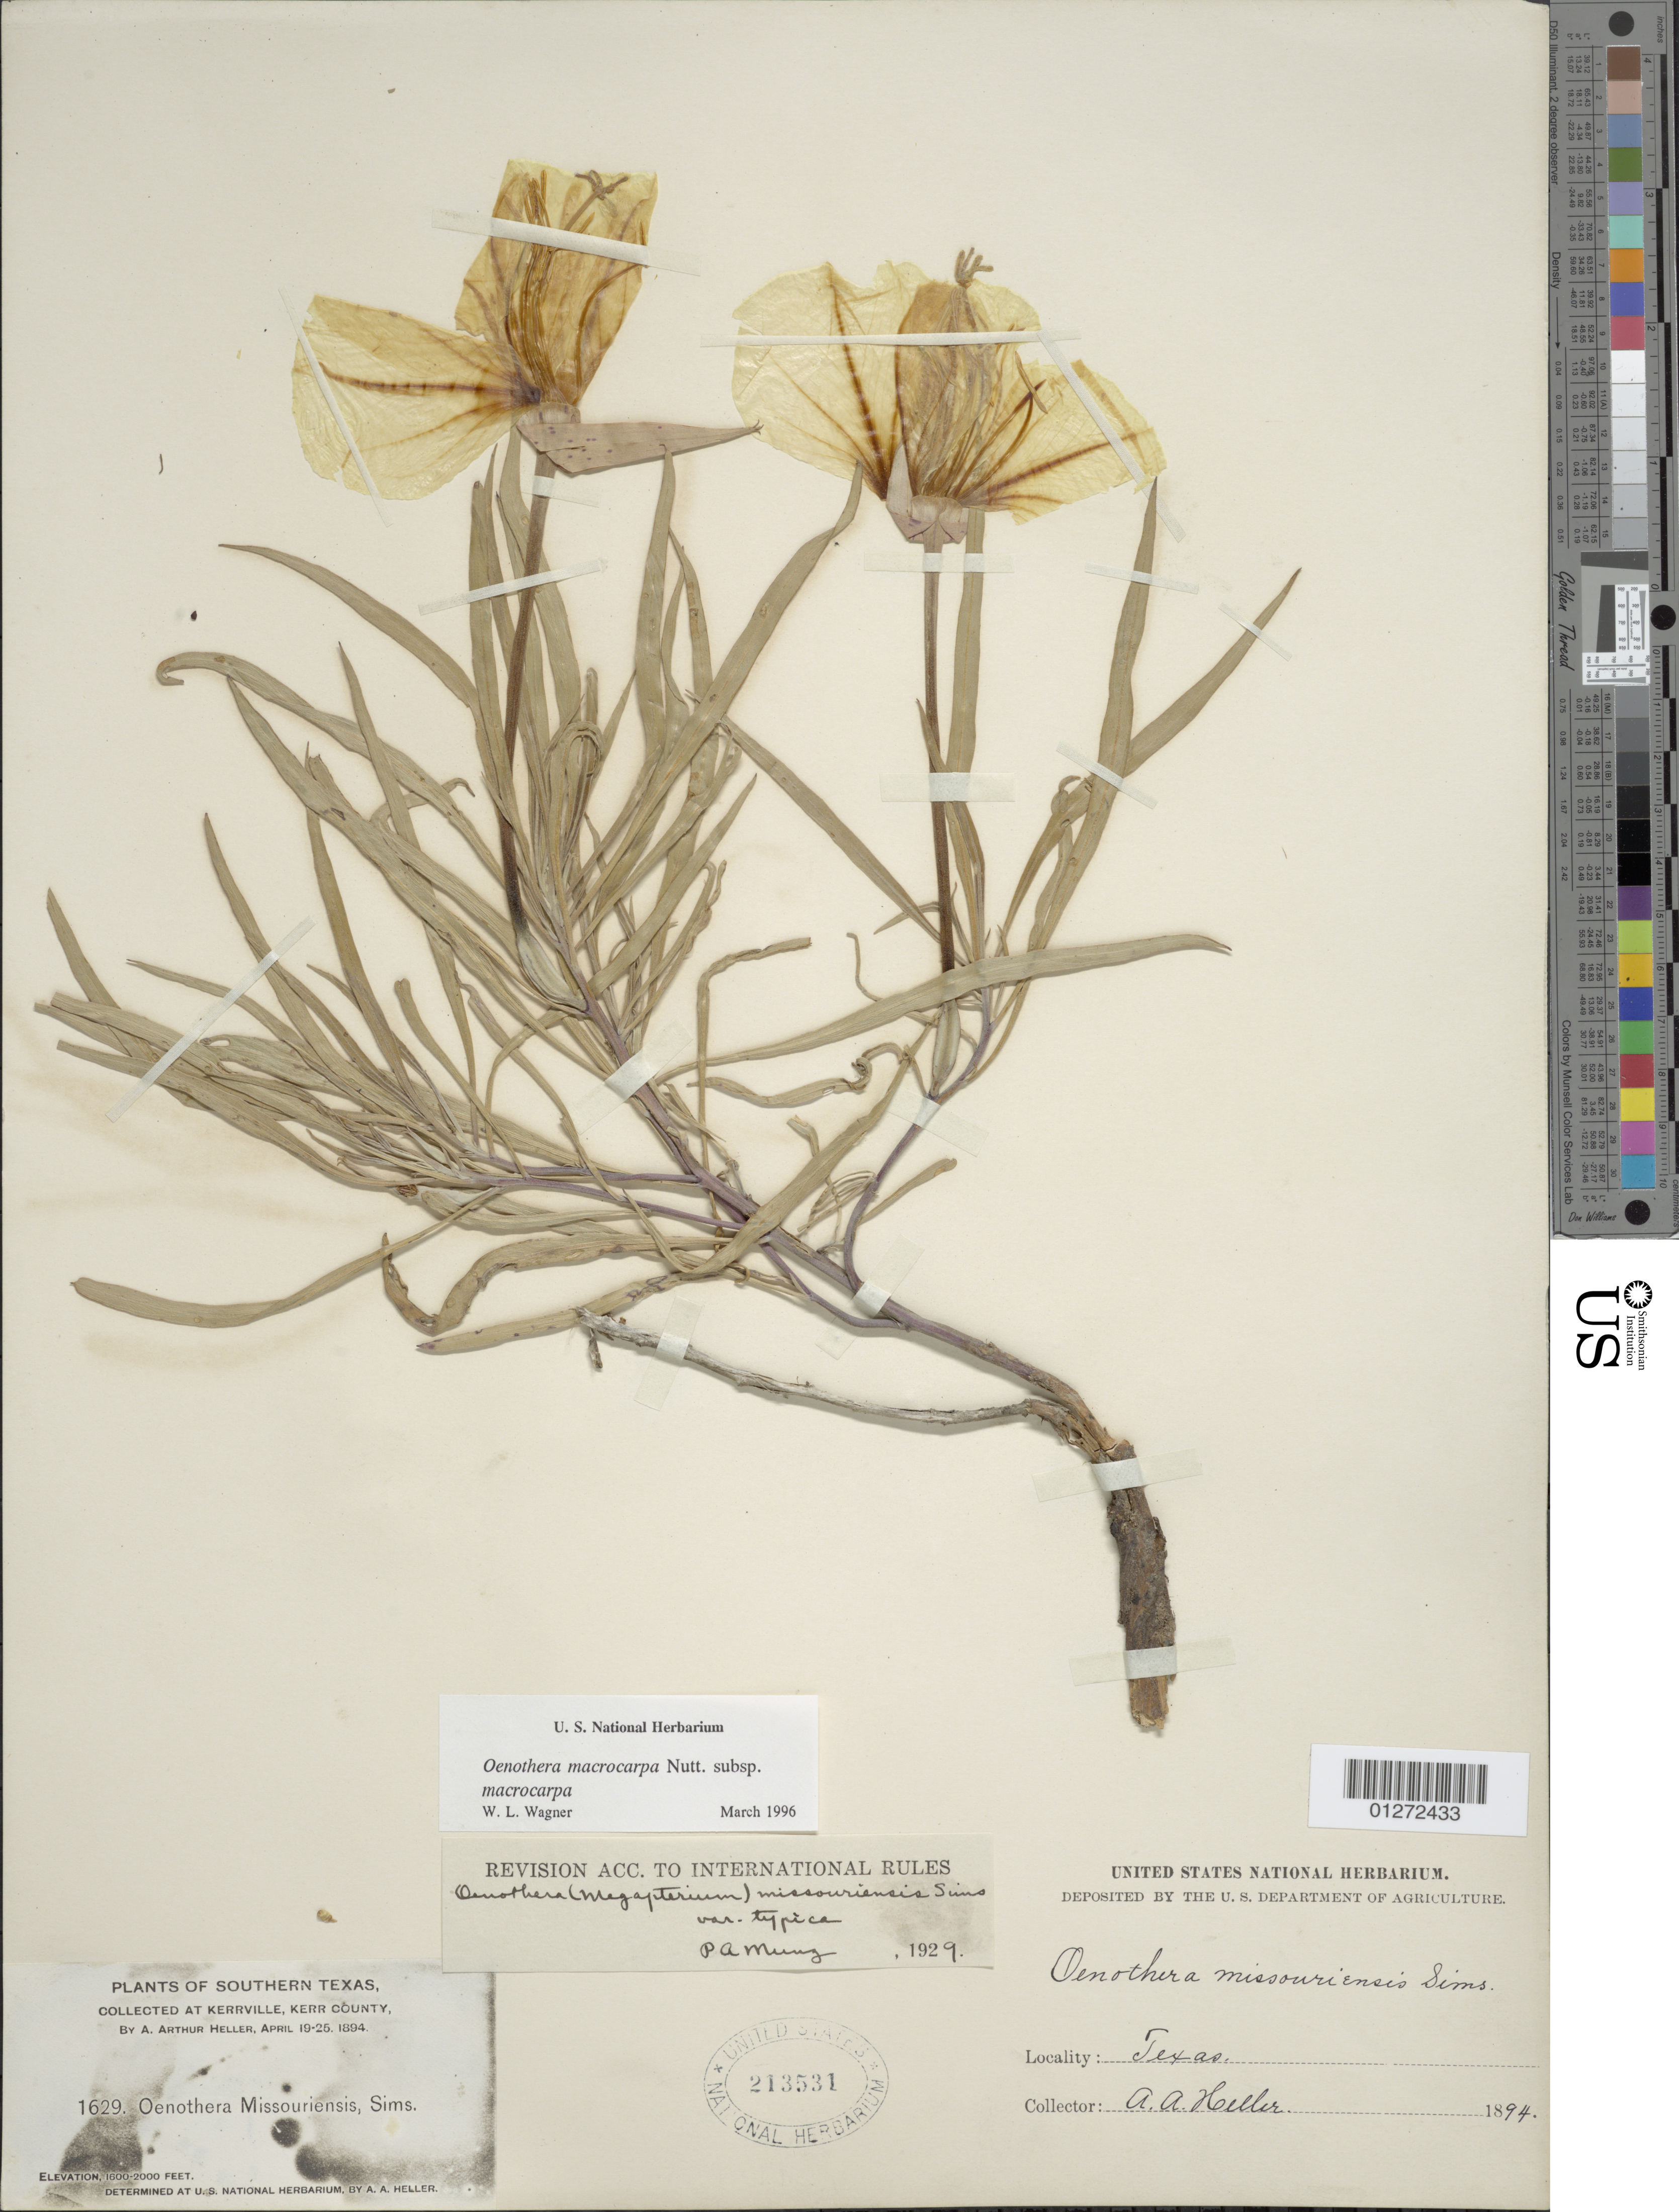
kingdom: Plantae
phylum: Tracheophyta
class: Magnoliopsida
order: Myrtales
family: Onagraceae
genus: Oenothera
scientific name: Oenothera macrocarpa subsp. macrocarpa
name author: Nutt.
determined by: Wagner, W. L., (BOT), Smithsonian Institution - National Museum of Natural History (UNITED STATES)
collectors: A. A. Heller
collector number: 1629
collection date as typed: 19 Apr 1894 to 25 Apr 1894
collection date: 1894-04-19/1894-04-25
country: United States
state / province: Texas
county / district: Kerr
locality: Kerrville.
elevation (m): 488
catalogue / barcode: US 213531